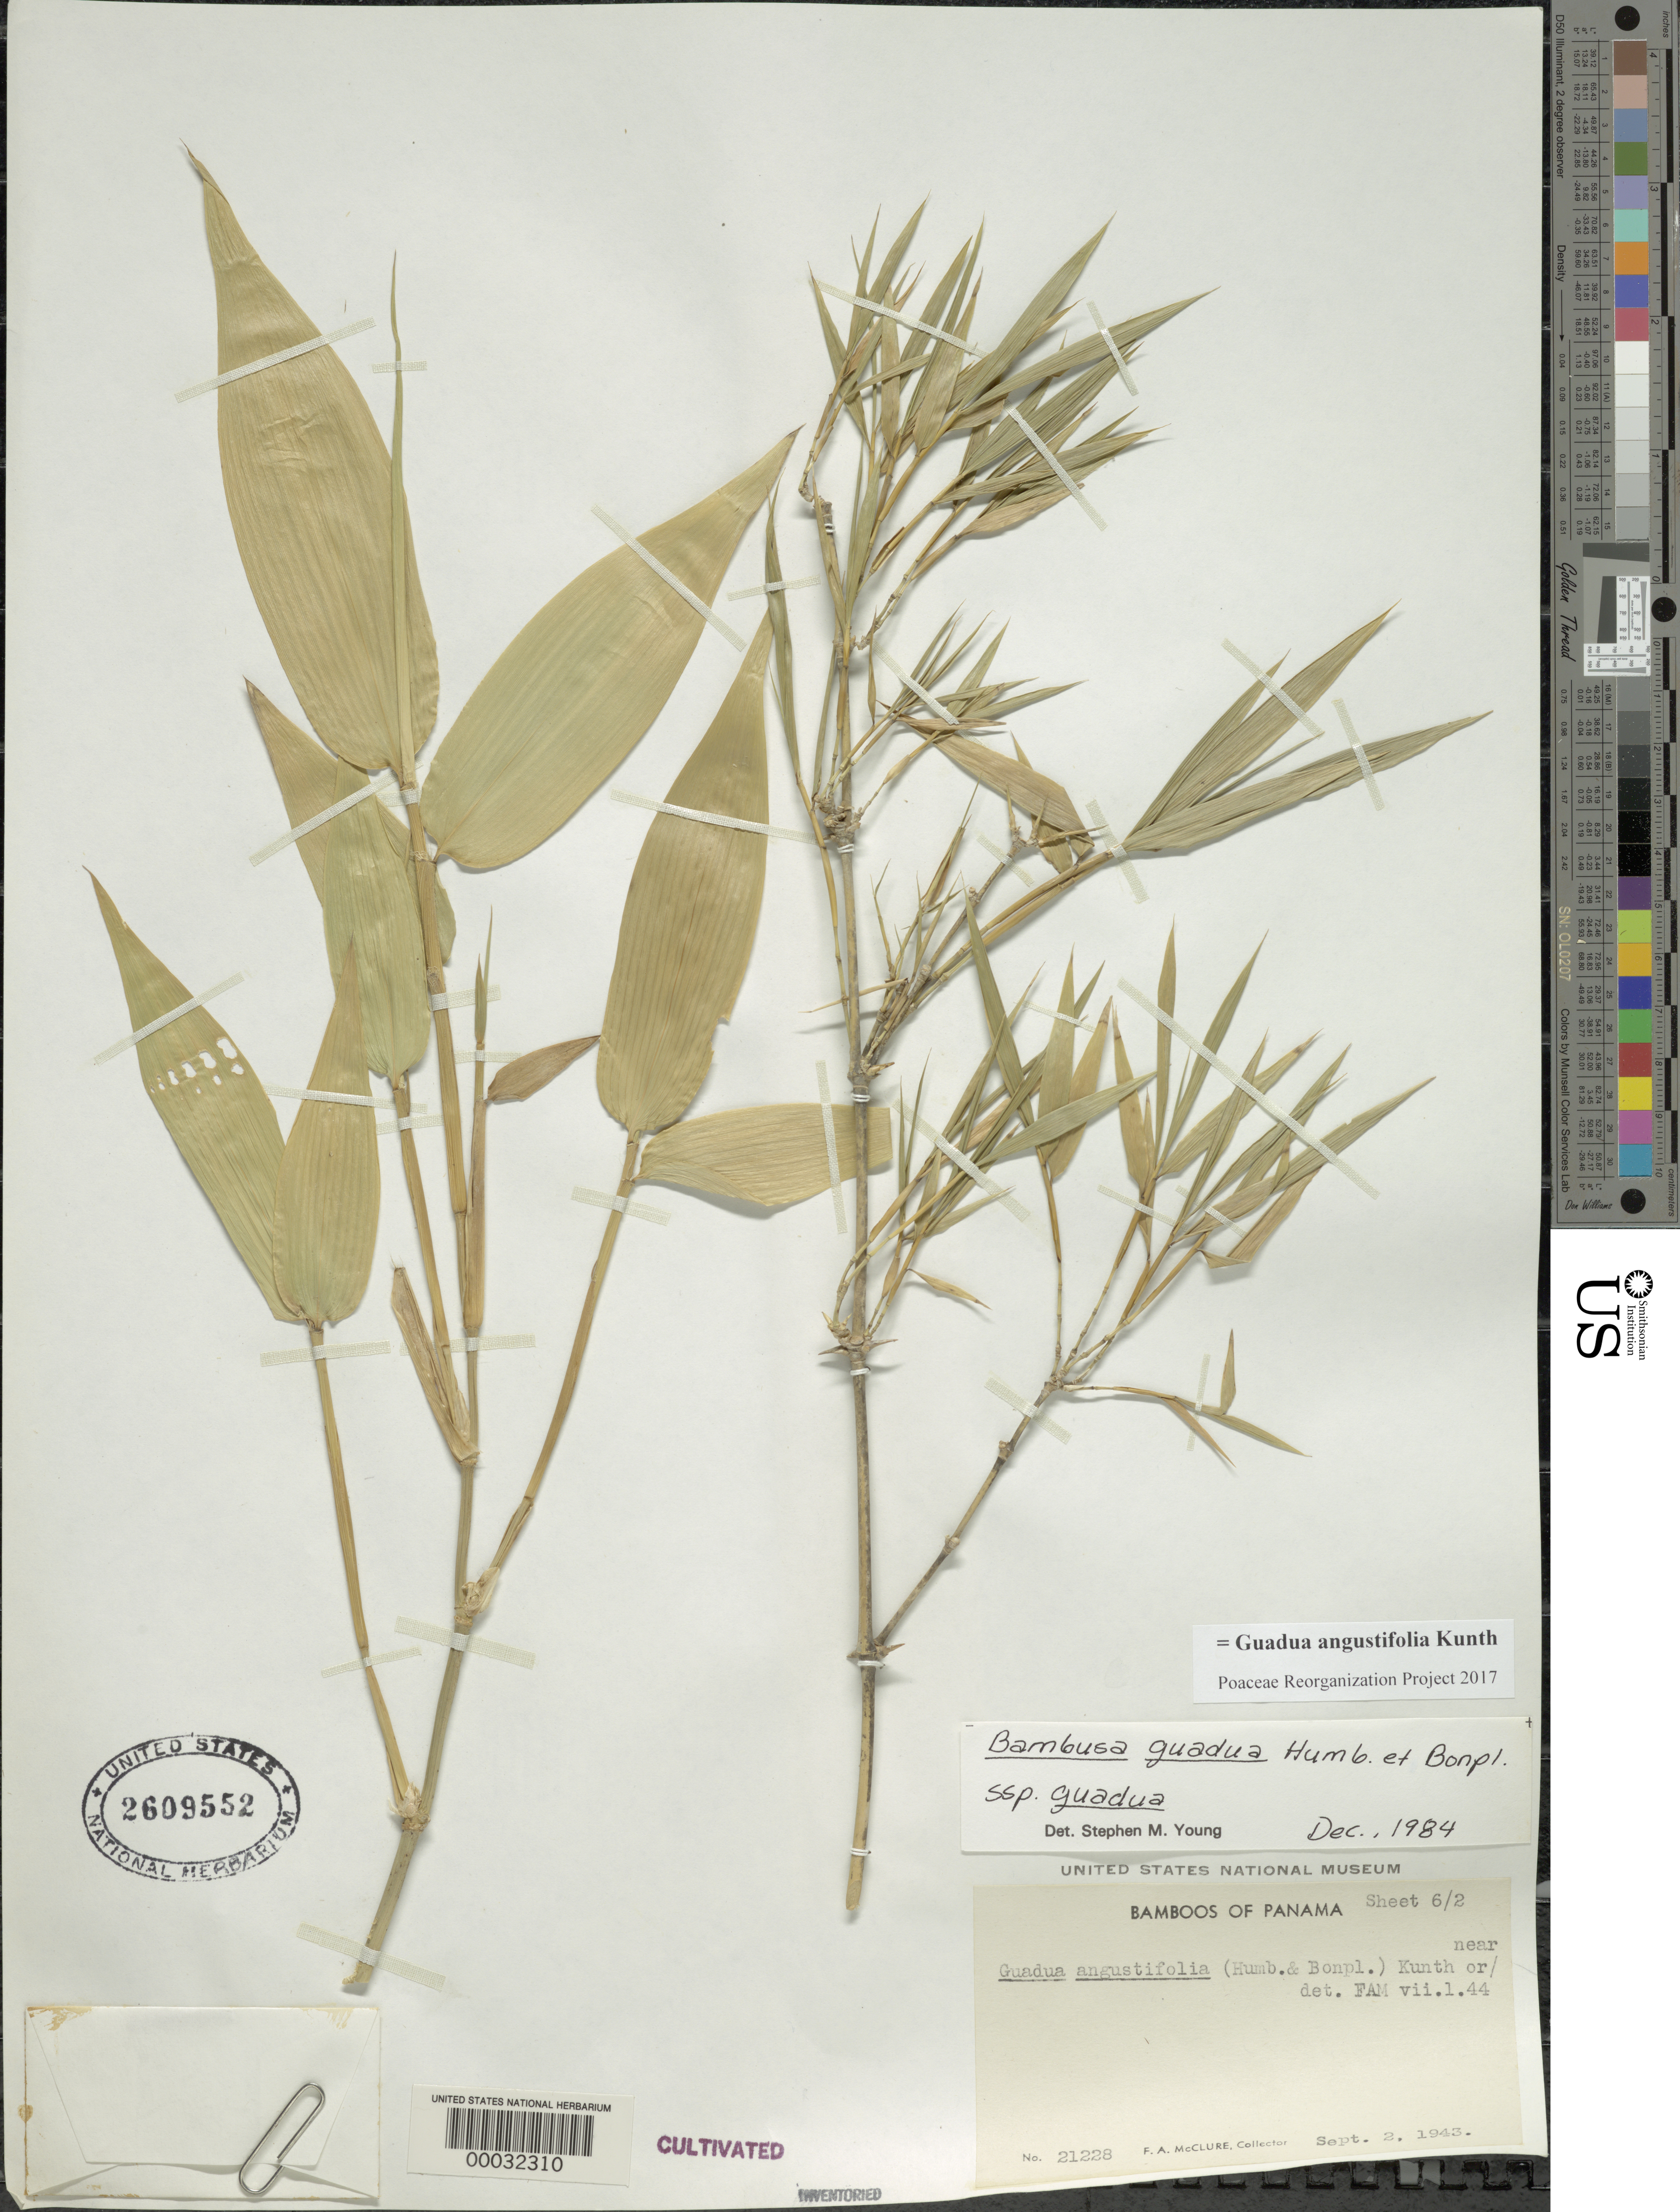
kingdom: Plantae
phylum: Tracheophyta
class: Liliopsida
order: Poales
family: Poaceae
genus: Guadua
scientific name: Guadua angustifolia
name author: Kunth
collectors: F. A. McClure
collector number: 21228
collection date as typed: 02 Sep 1943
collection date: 1943-09-02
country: Panama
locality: U.S. Army Air Base, David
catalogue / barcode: US 2609552